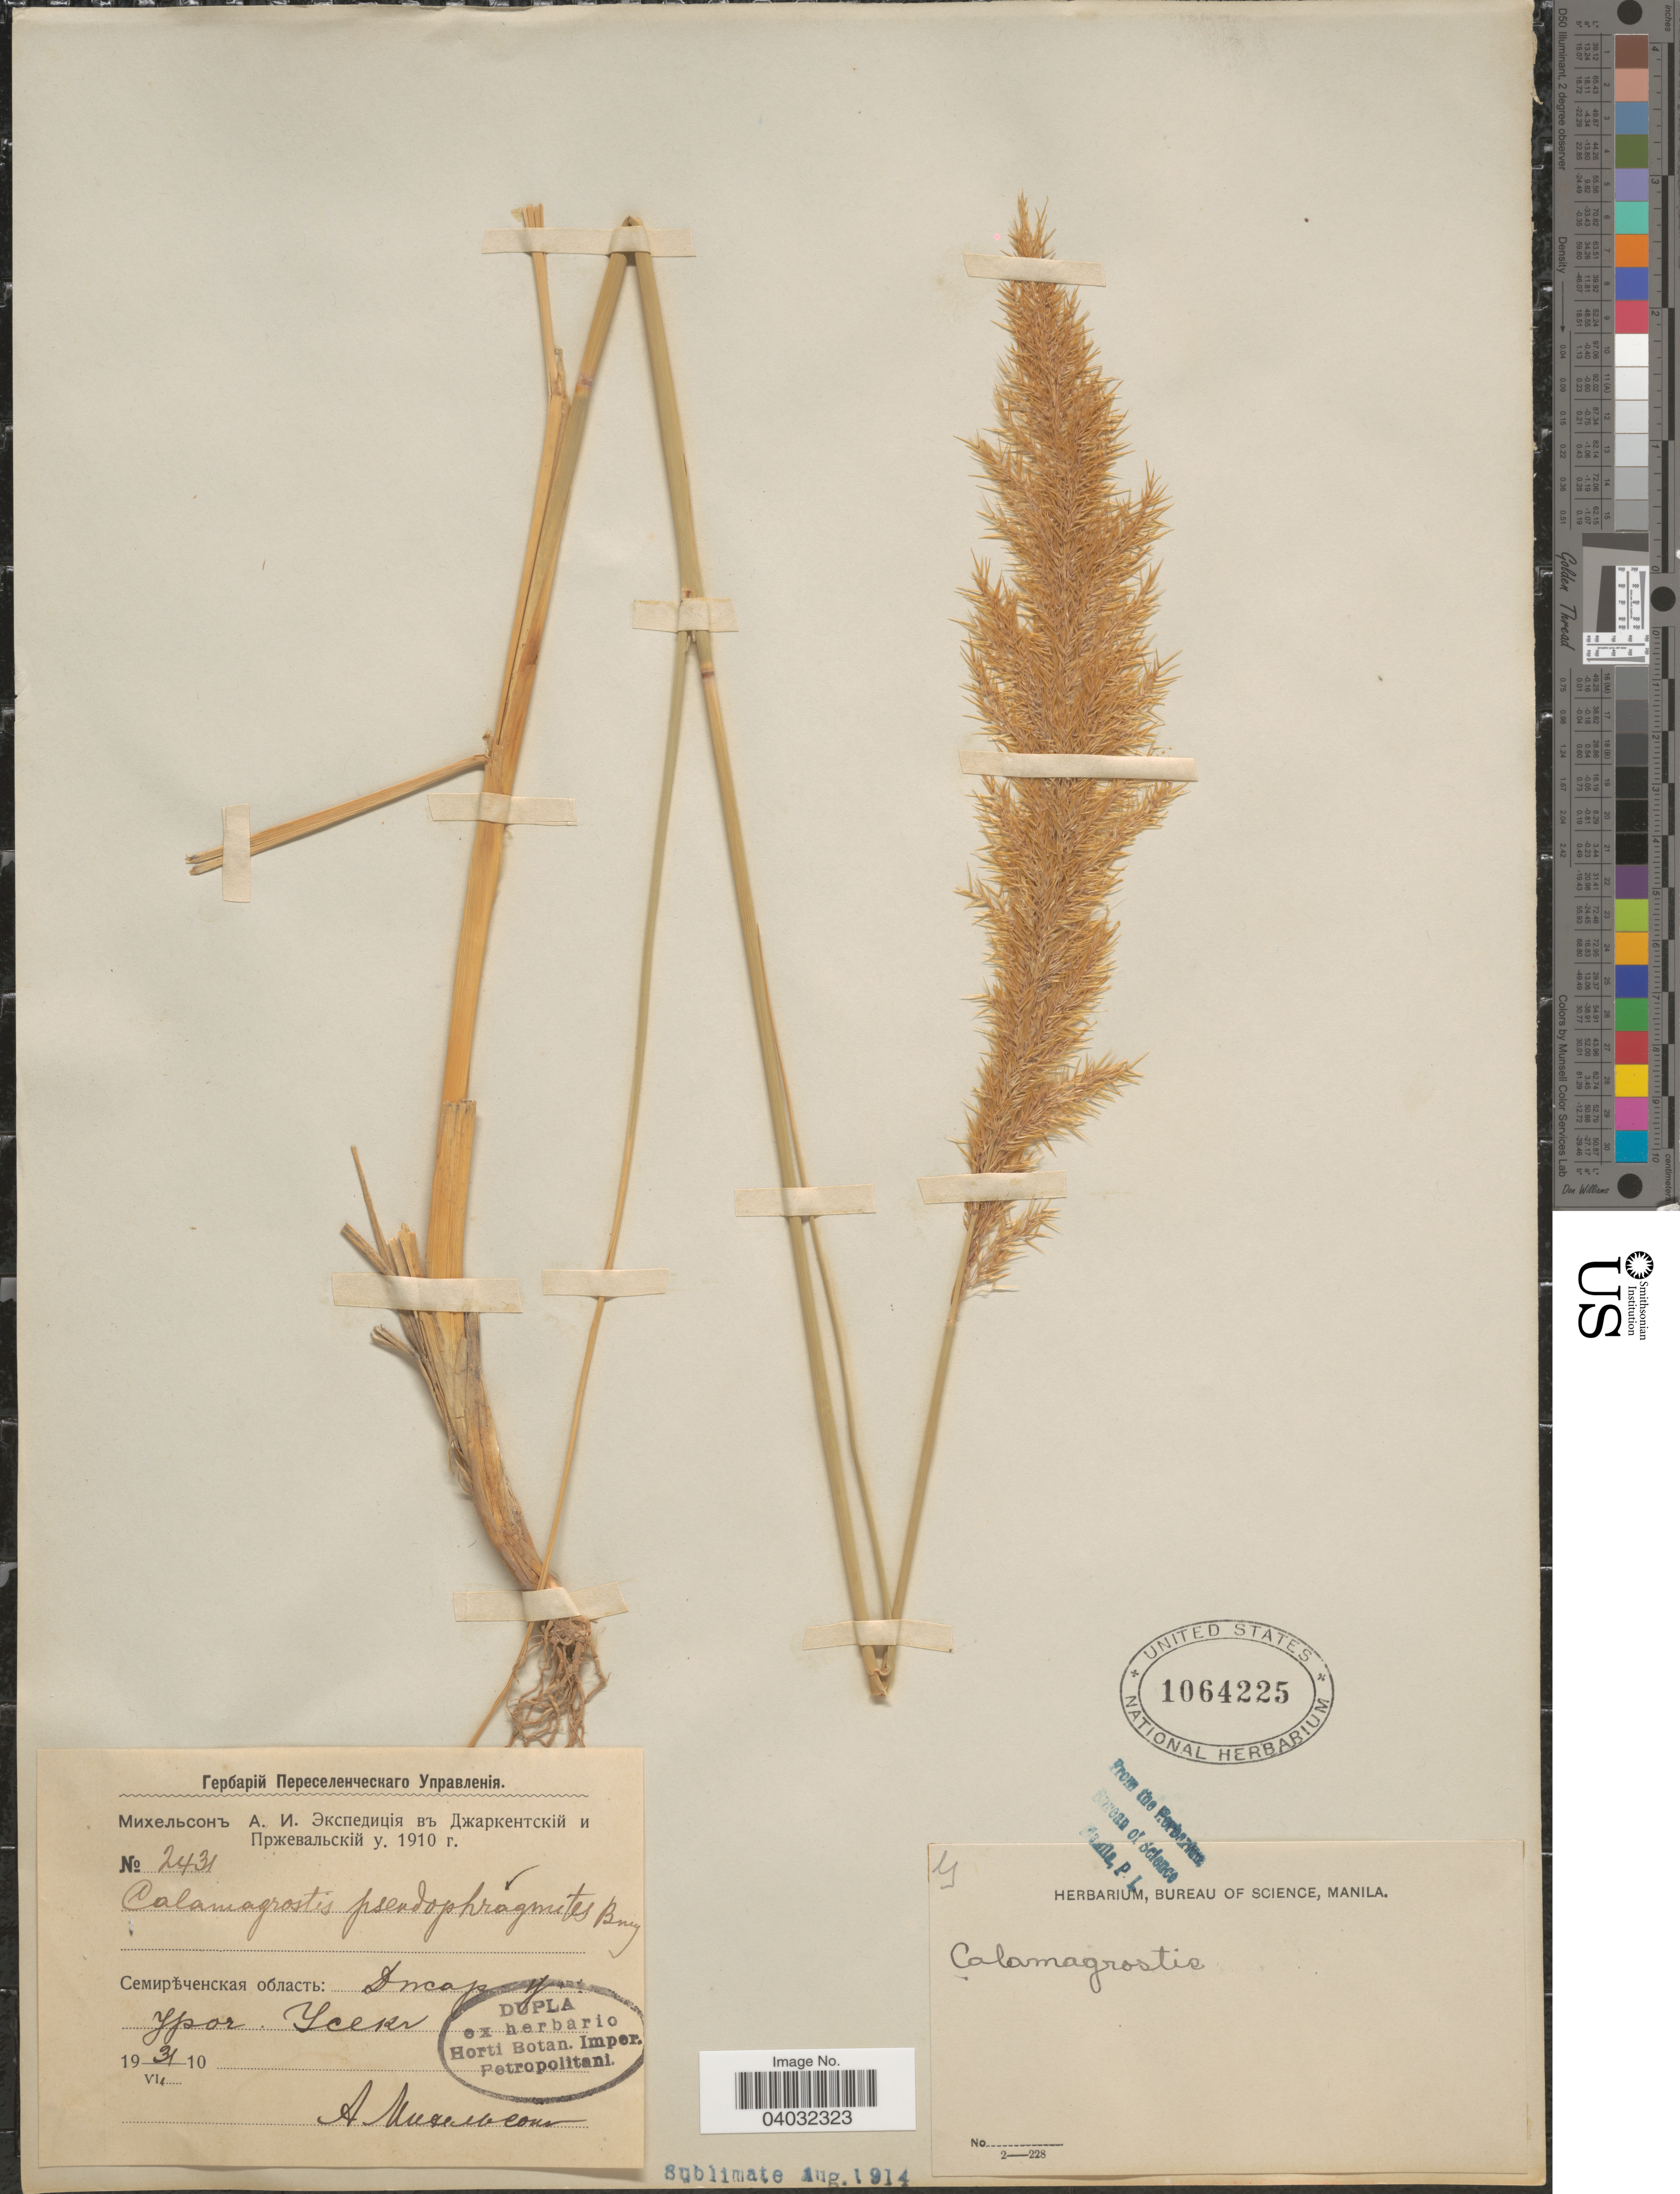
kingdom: Plantae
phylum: Tracheophyta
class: Liliopsida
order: Poales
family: Poaceae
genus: Calamagrostis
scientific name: Calamagrostis pseudophragmites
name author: (Haller f.) Koeler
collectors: A. Mikhelson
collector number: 2431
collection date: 1910-07-31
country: Kazakhstan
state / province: Almaty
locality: Usekg Mts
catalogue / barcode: US 1064225